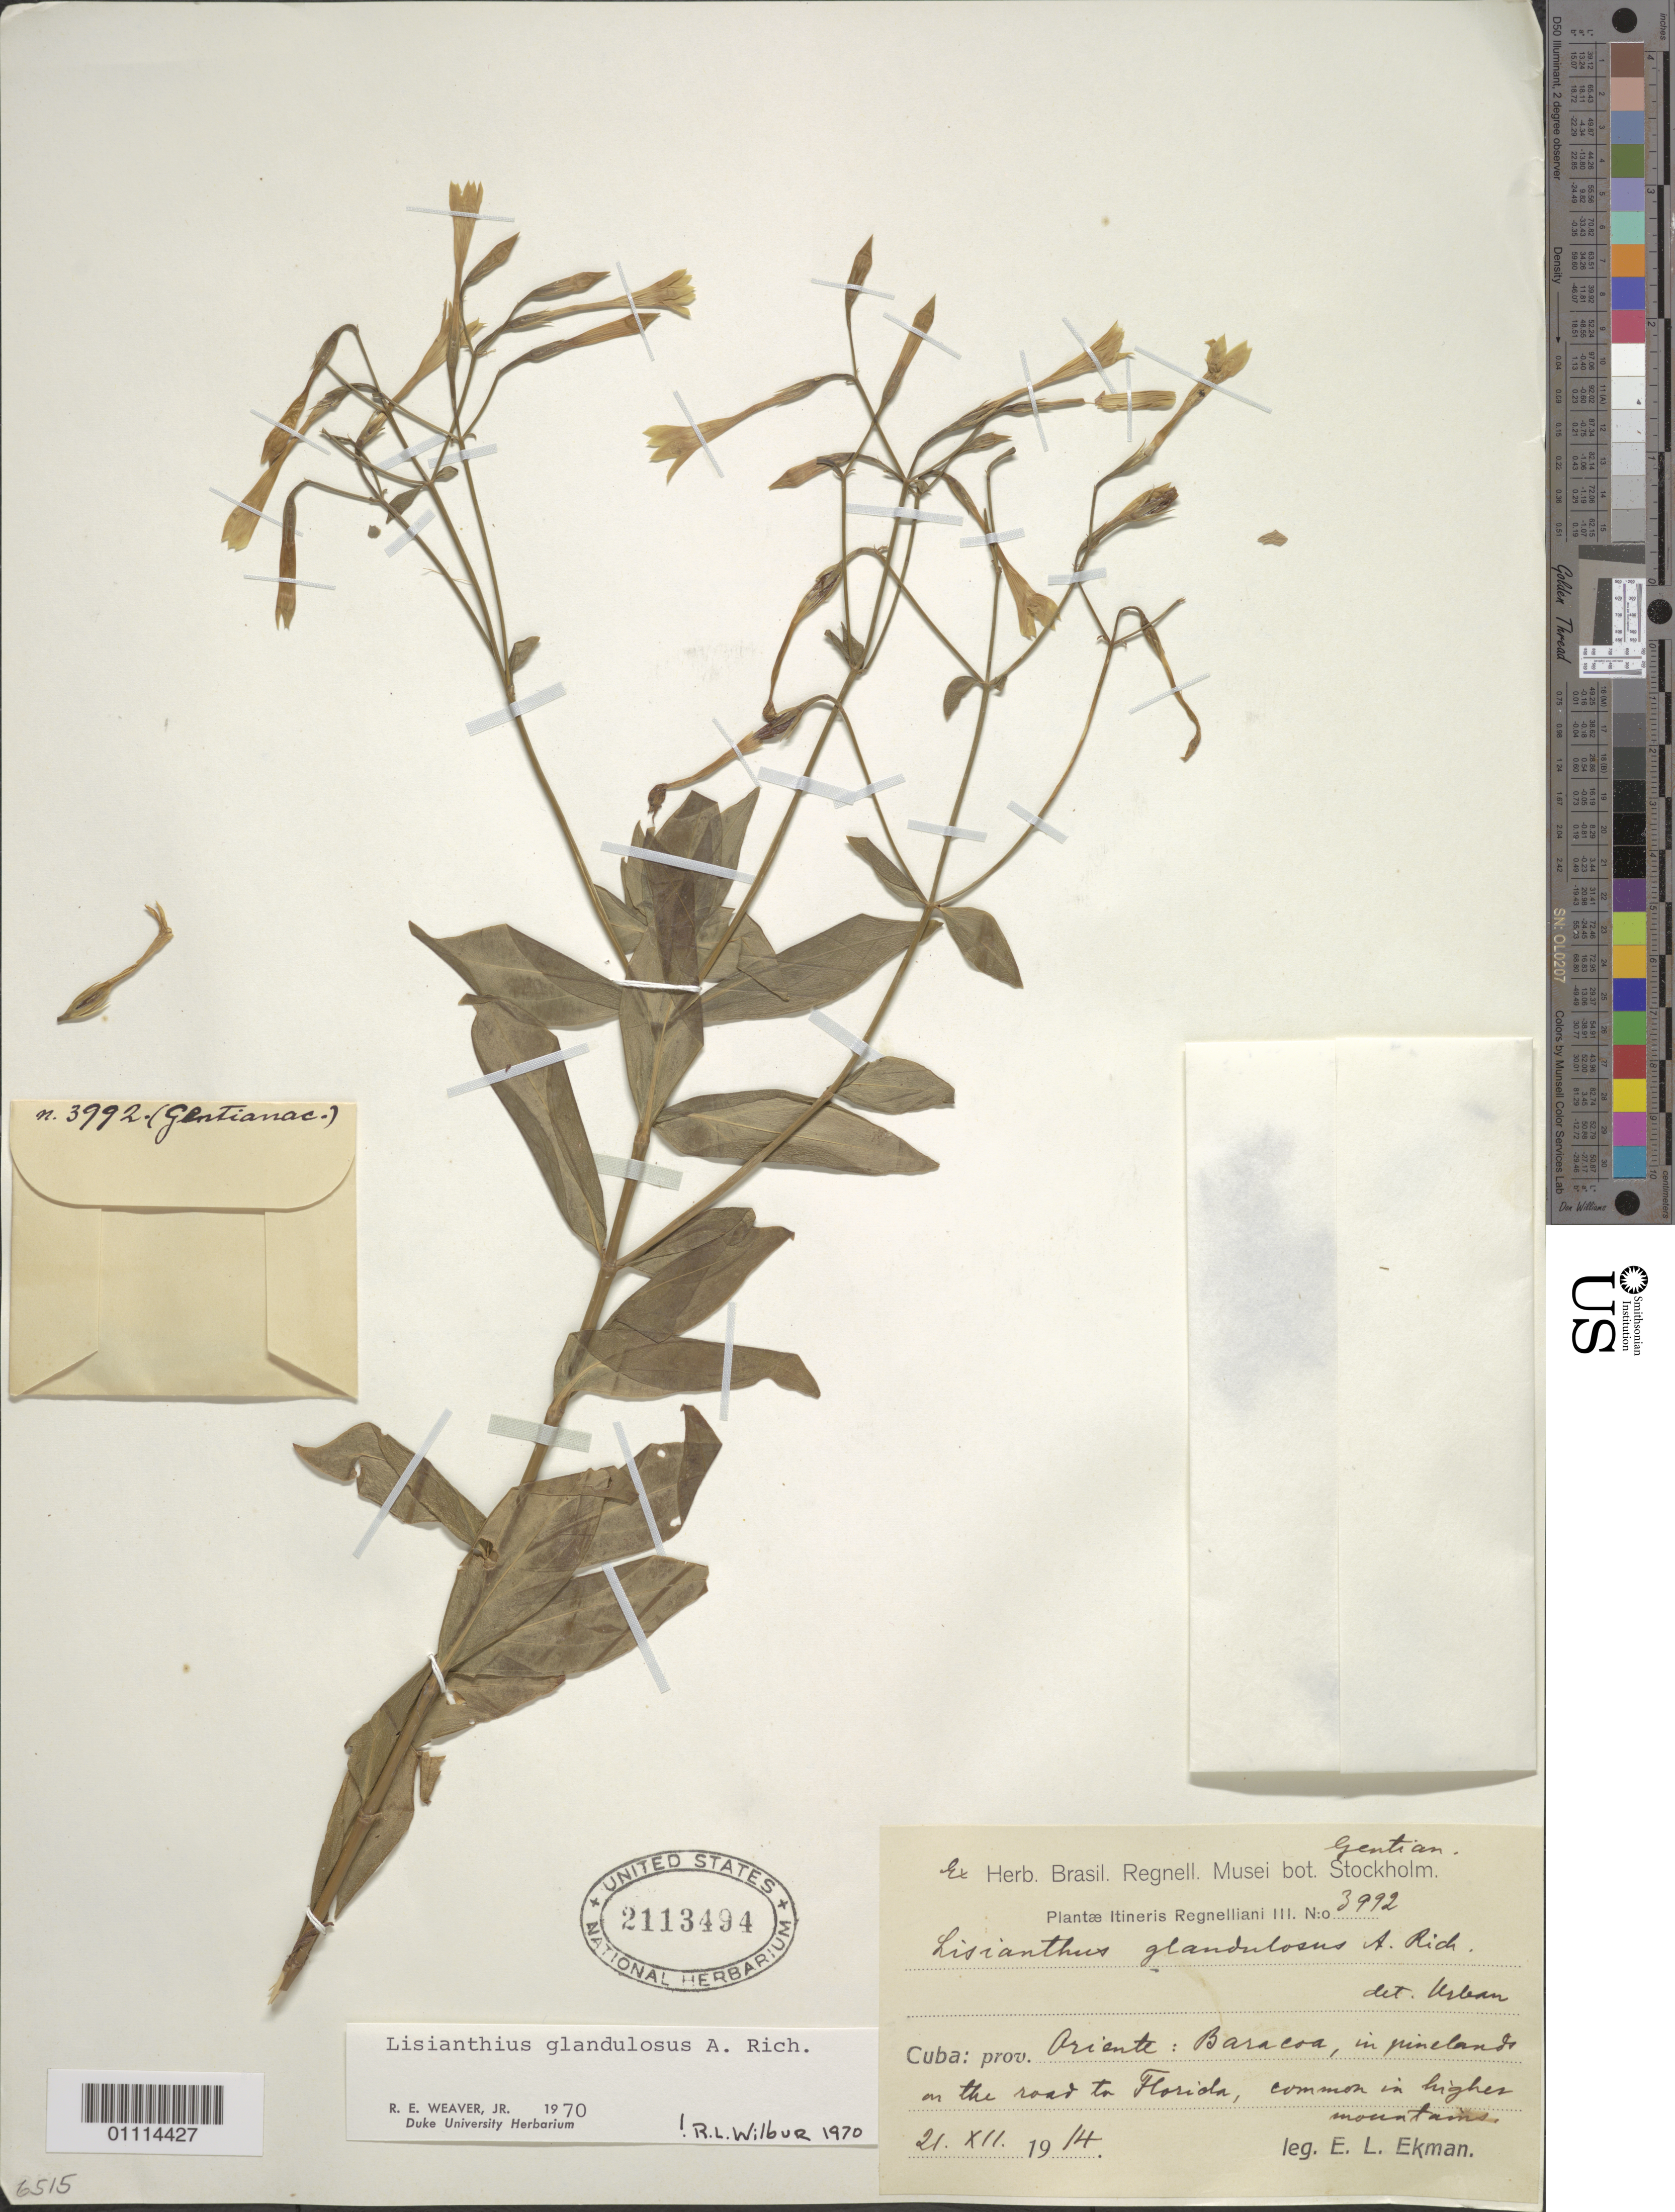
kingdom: Plantae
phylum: Tracheophyta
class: Magnoliopsida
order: Gentianales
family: Gentianaceae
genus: Lisianthius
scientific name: Lisianthius glandulosus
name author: A. Rich.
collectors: E. L. Ekman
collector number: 3992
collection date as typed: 21 Dec 1914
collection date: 1914-12-21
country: Cuba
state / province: Guantánamo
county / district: Baracoa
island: Cuba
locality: Oriente: Baracoa, in pinelands on the road to Florida, common in higher mountains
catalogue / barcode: US 2113494